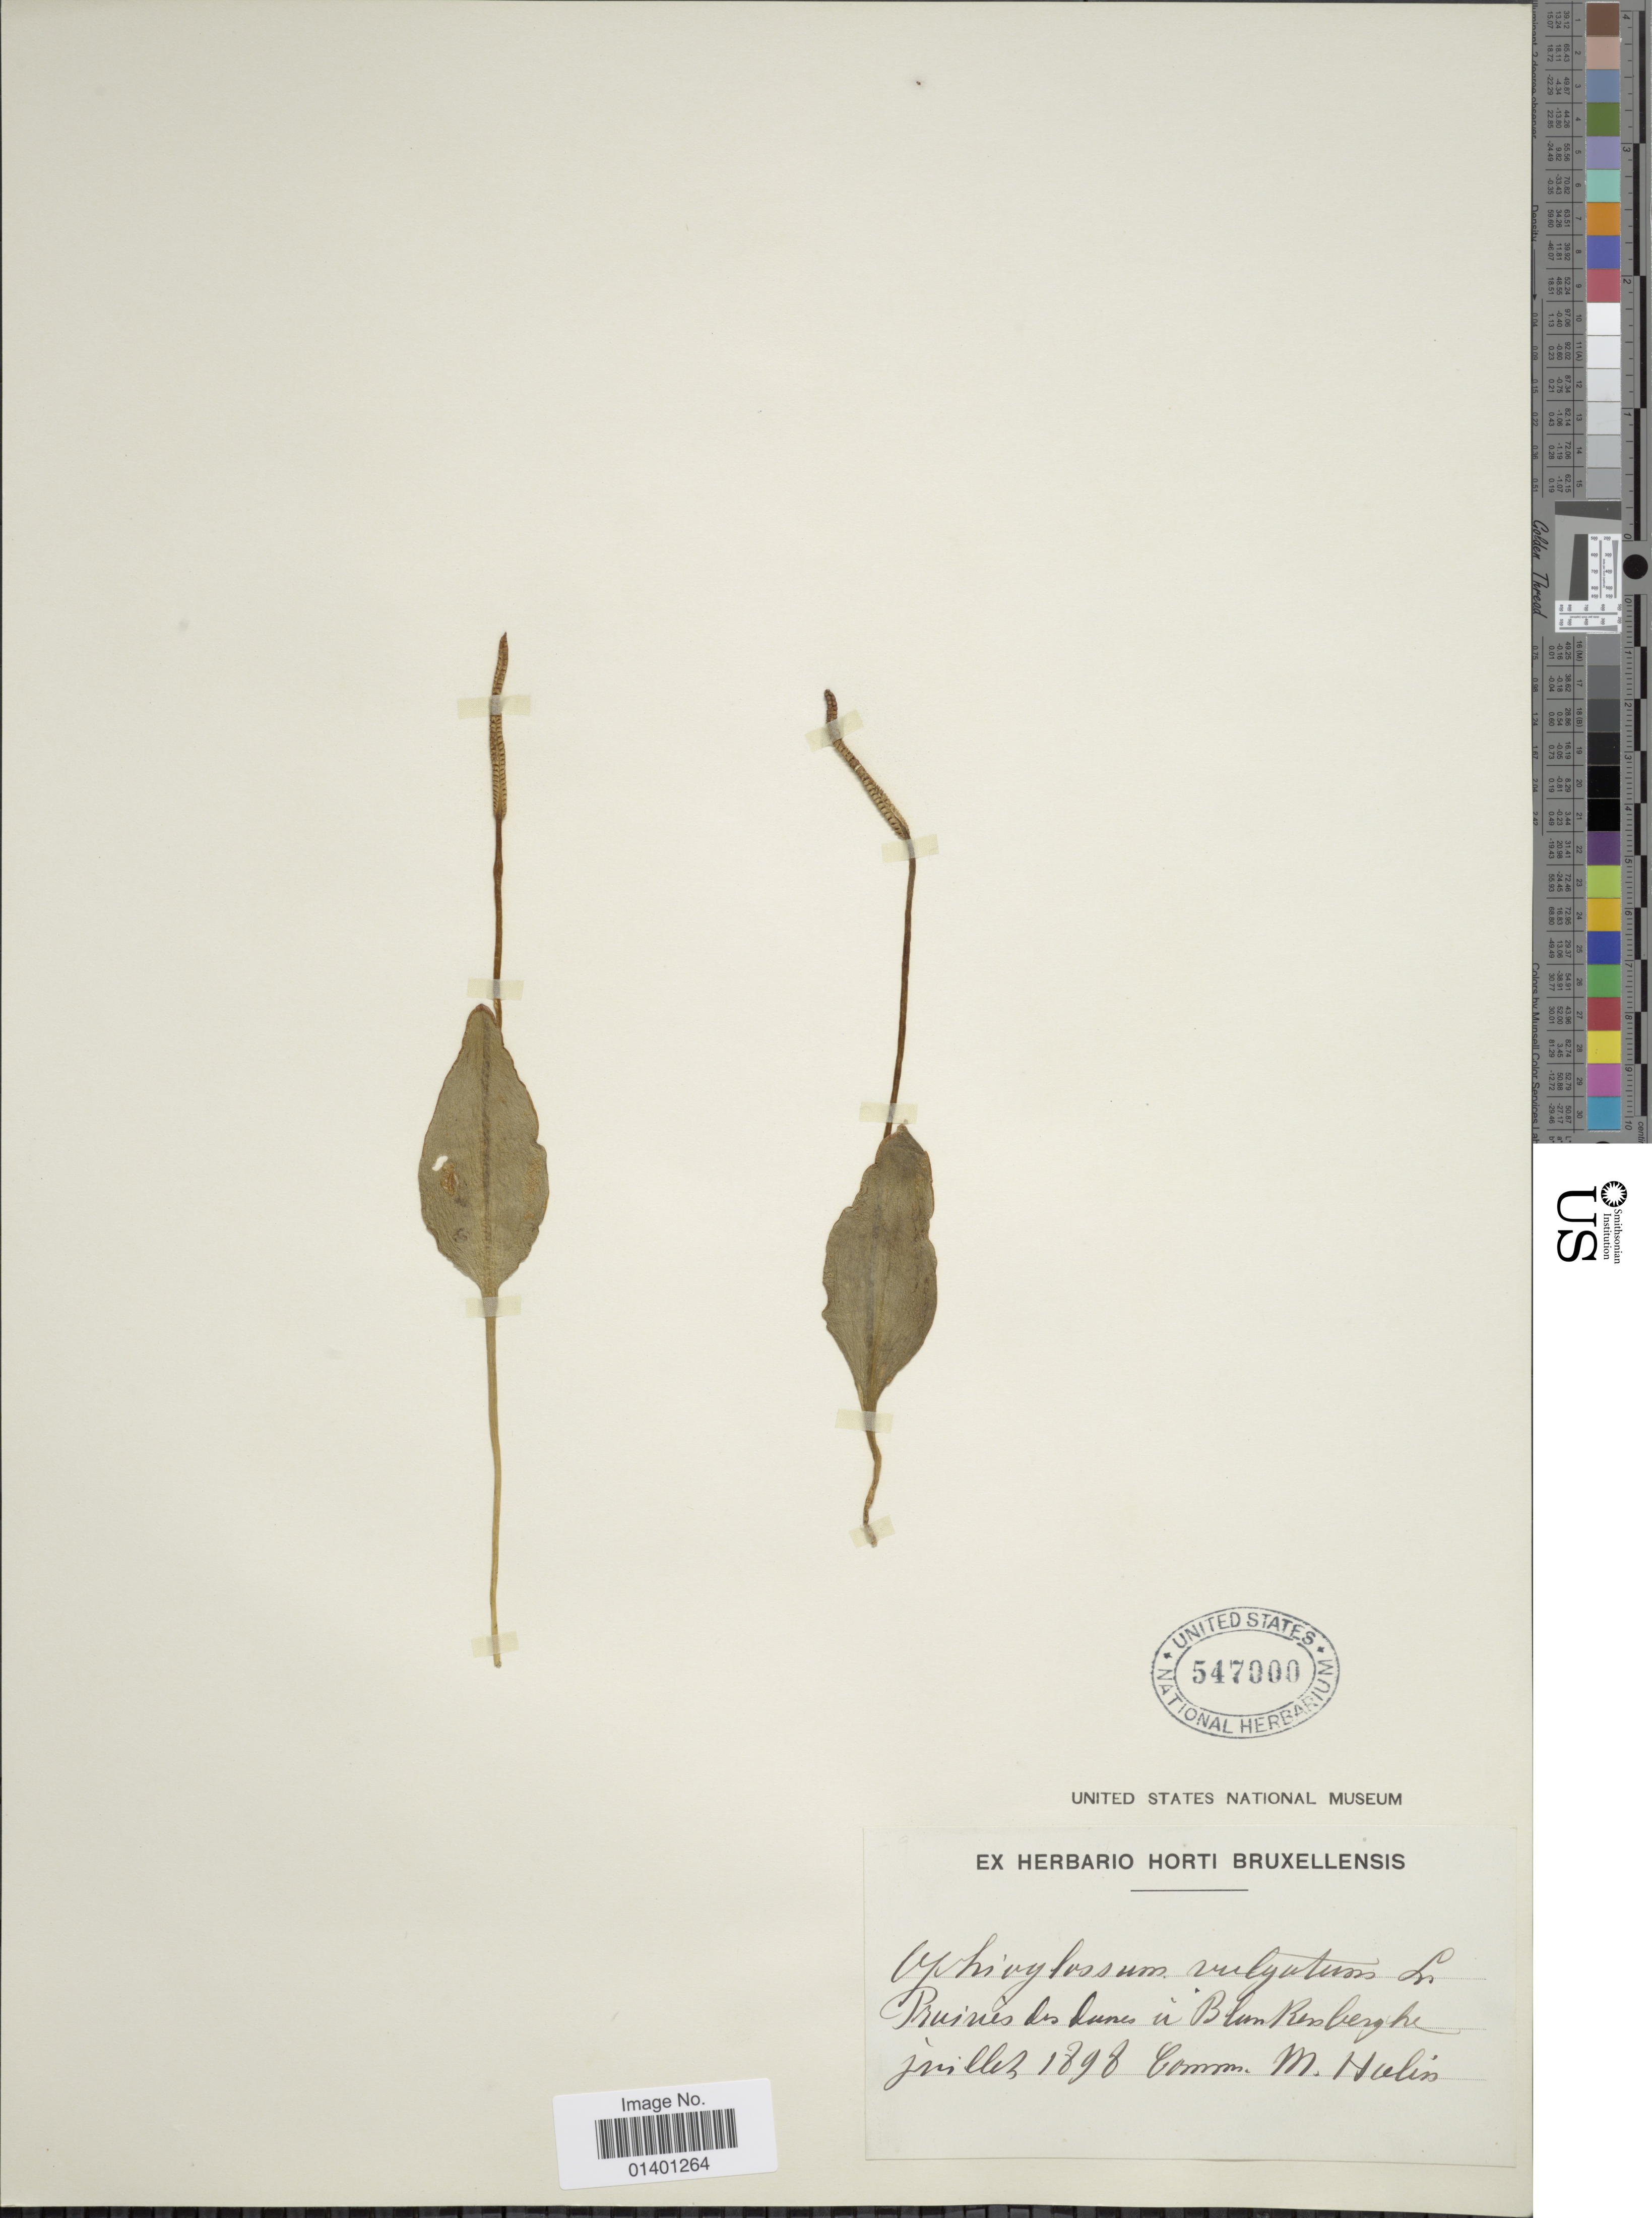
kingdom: Plantae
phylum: Tracheophyta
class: Polypodiopsida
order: Ophioglossales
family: Ophioglossaceae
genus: Ophioglossum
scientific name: Ophioglossum vulgatum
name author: L.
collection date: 1898-07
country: Belgium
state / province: Flanders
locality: Blum Reisberghe [interpreted]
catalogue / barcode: US 547000